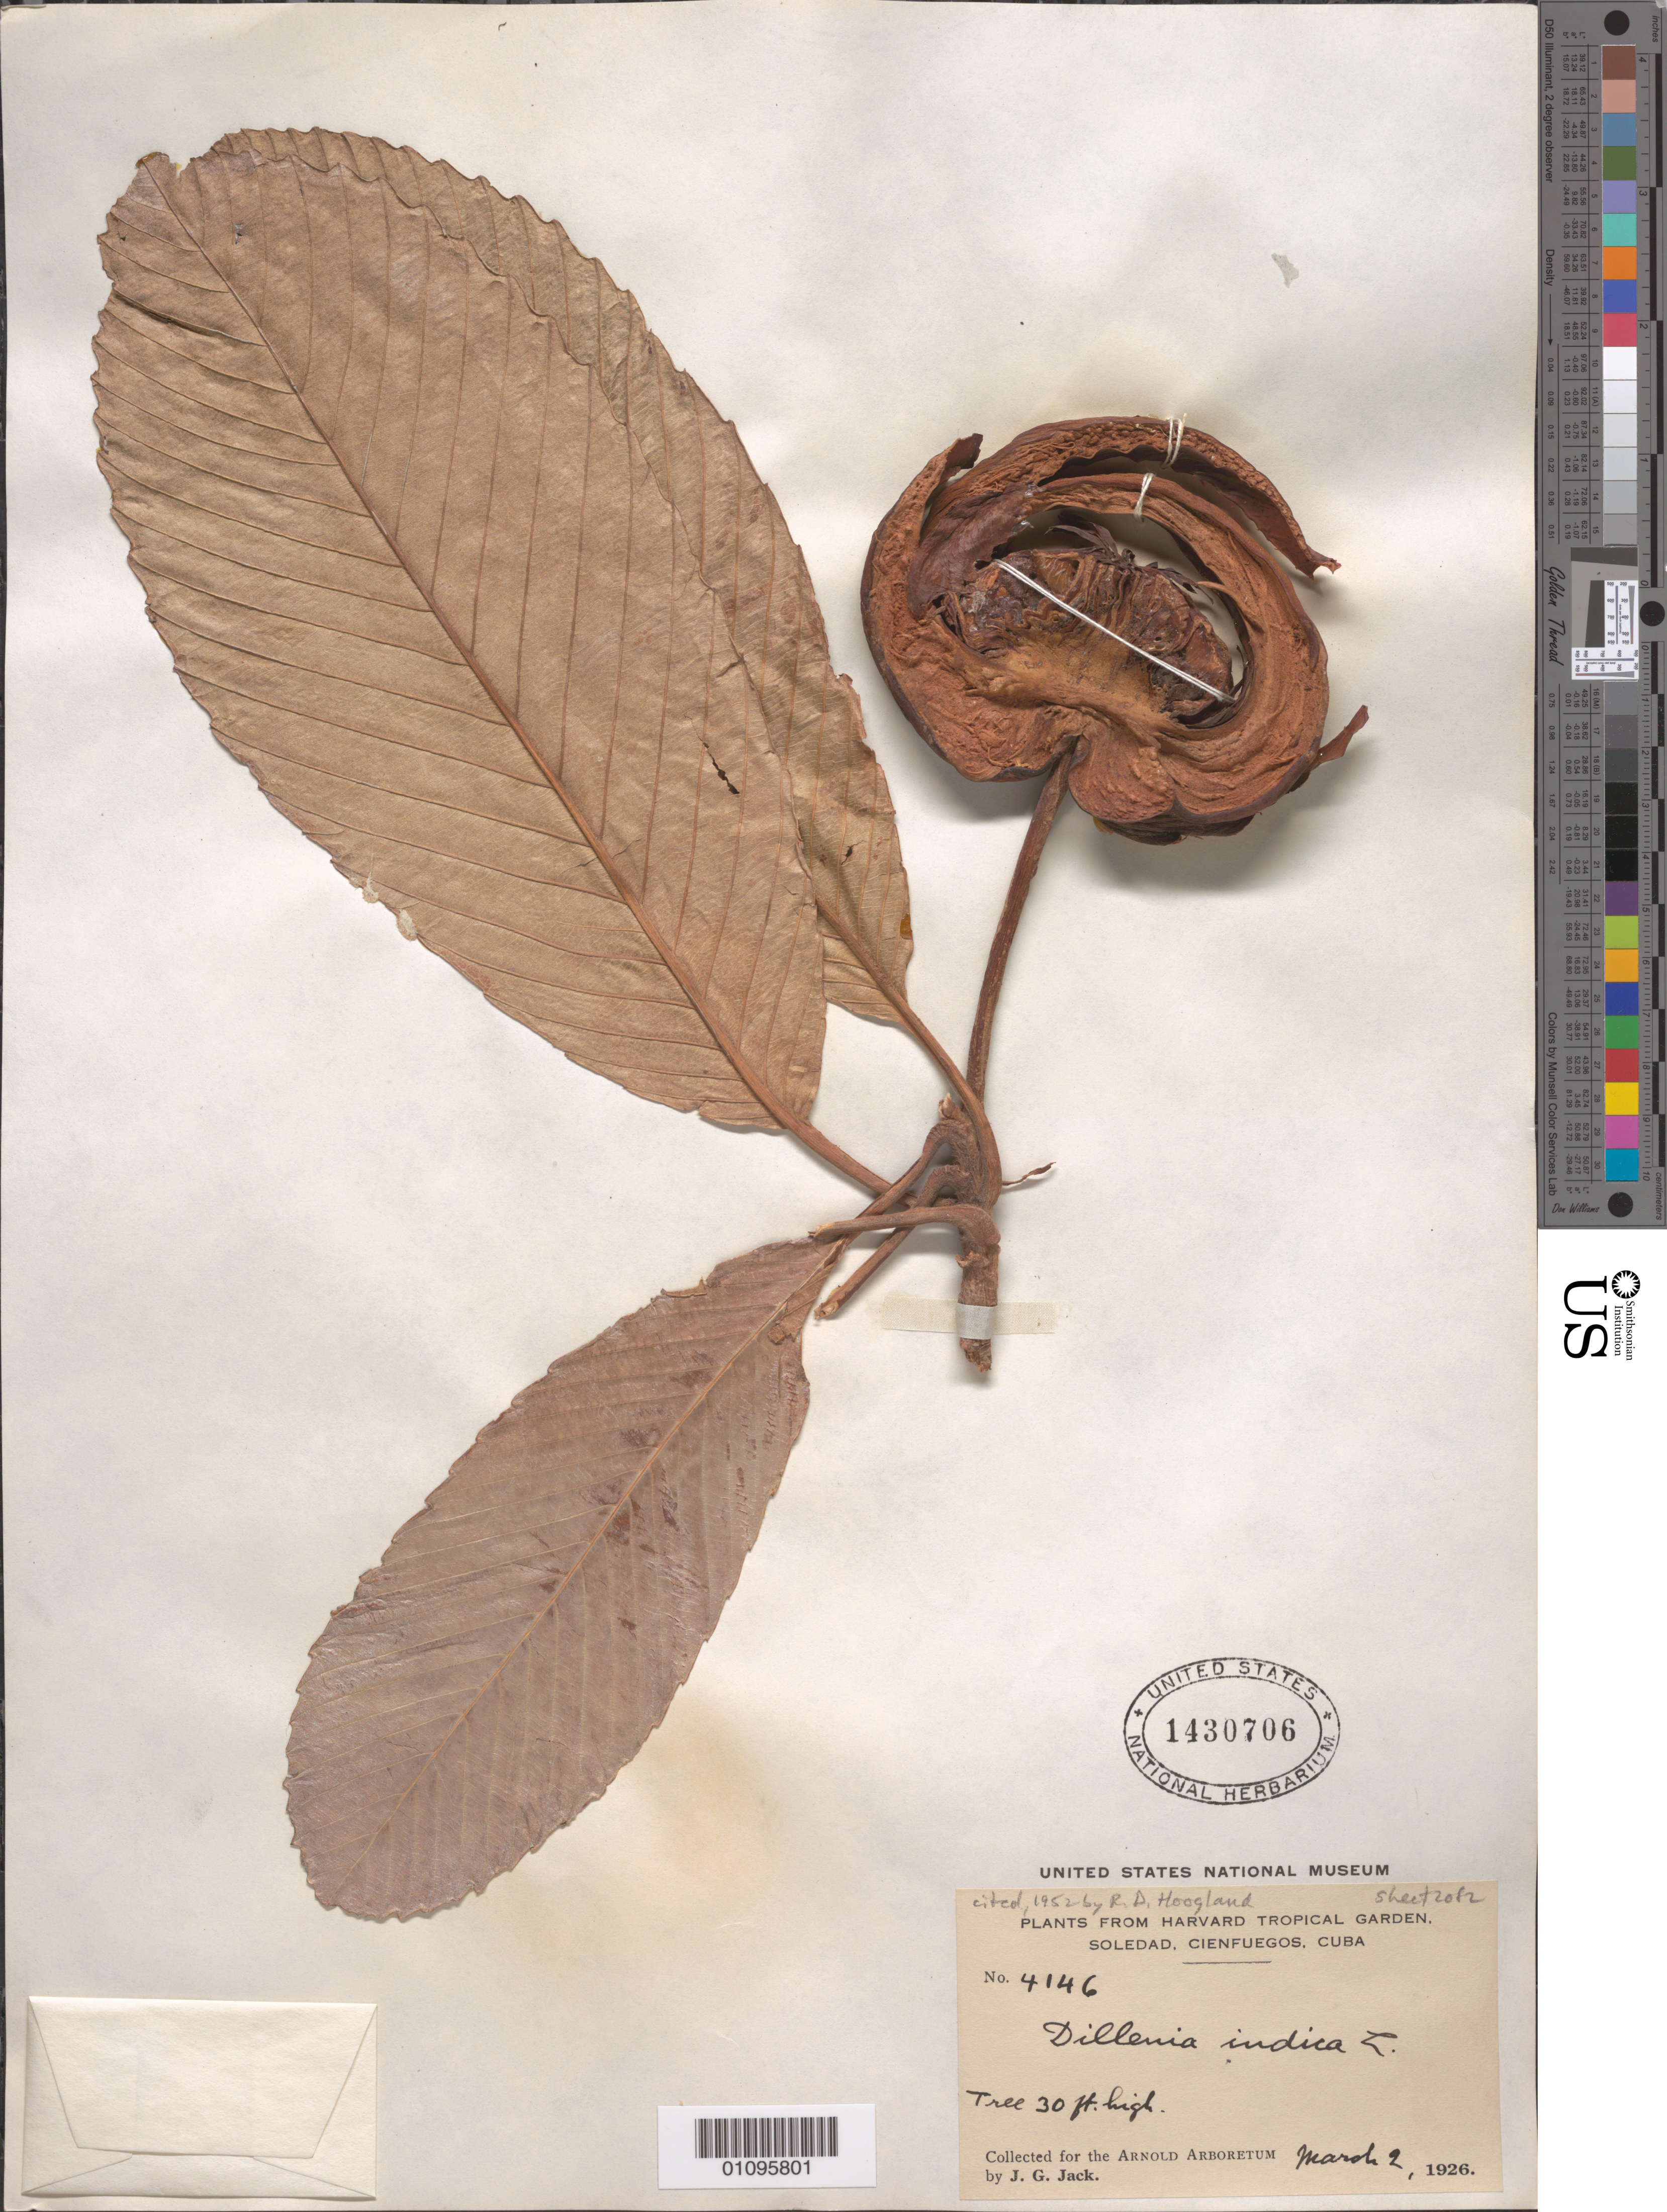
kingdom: Plantae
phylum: Tracheophyta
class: Magnoliopsida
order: Dilleniales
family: Dilleniaceae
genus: Dillenia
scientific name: Dillenia indica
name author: L.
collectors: J. G. Jack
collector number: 4146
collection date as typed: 02 Mar 1926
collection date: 1926-03-02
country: Cuba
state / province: Cienfuegos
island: Cuba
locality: Soledad, Cienfuegos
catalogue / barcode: US 1430706